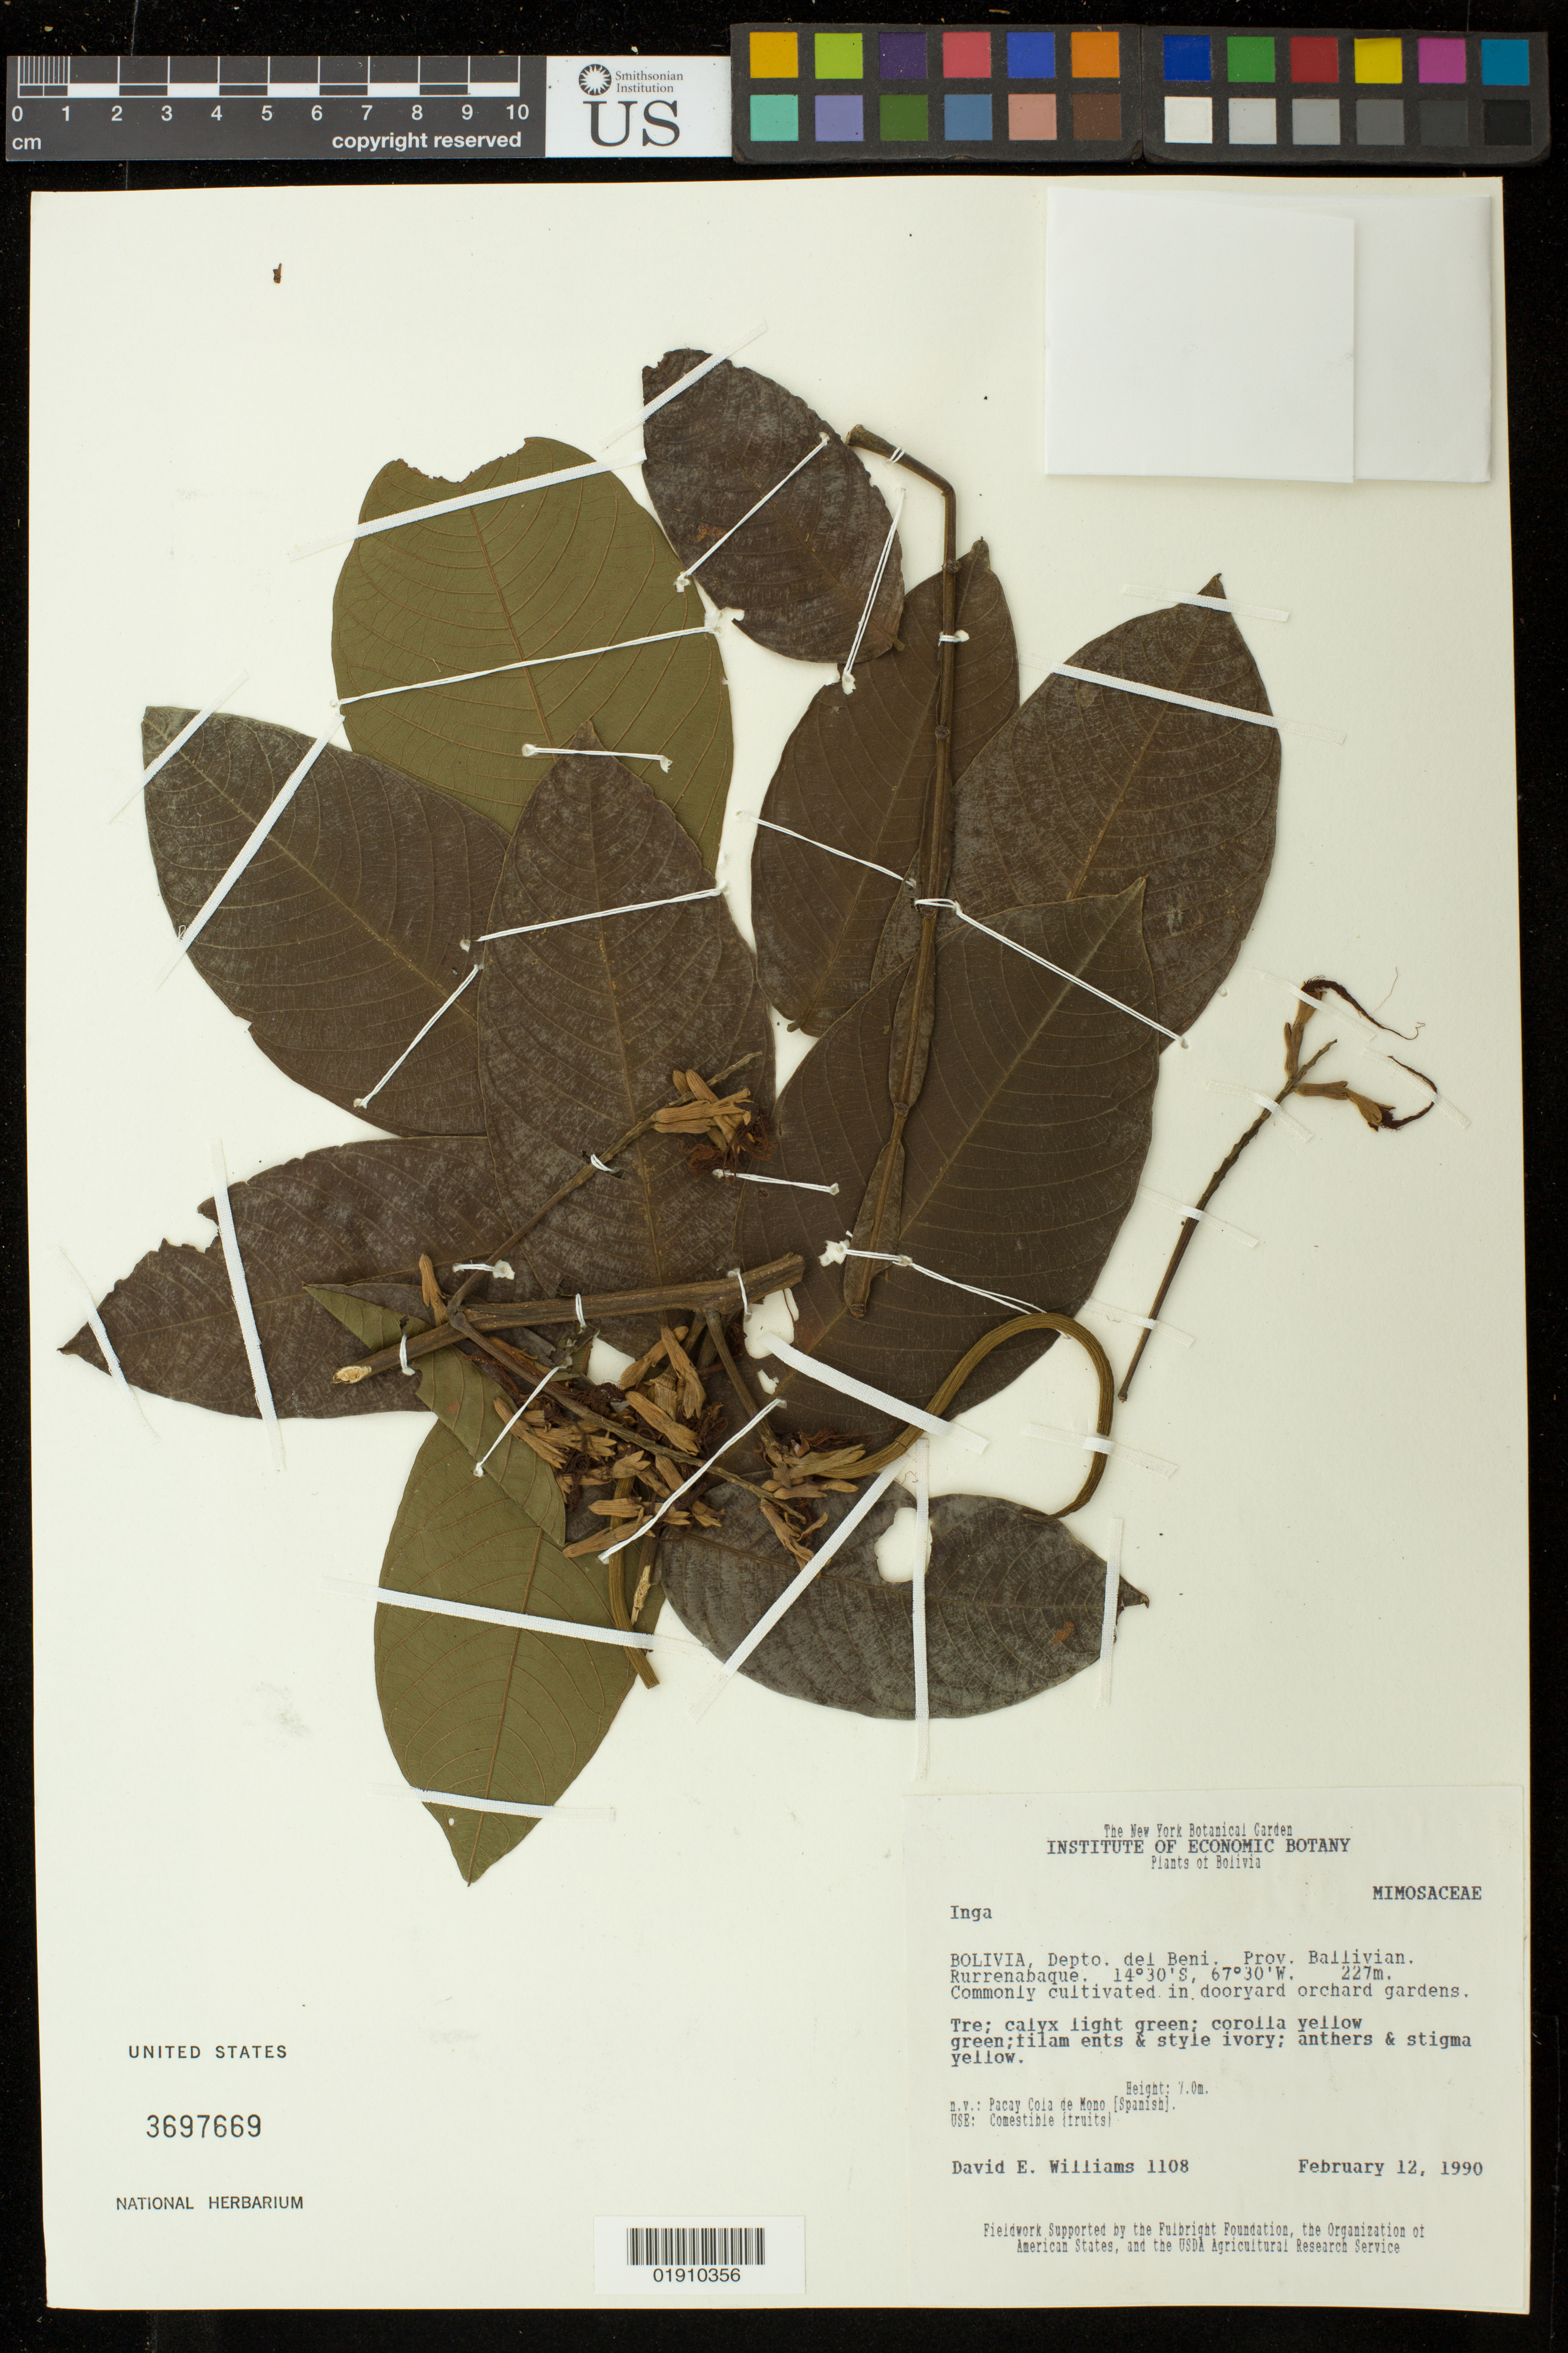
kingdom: Plantae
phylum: Tracheophyta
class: Magnoliopsida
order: Fabales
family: Fabaceae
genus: Inga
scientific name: Inga edulis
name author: Mart.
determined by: Romero, Carolina, (MO), Missouri Botanical Garden (UNITED STATES)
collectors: D. E. Williams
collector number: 1108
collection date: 1990-02-12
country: Bolivia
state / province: Beni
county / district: General José Ballivián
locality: Rurrenabaque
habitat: commonly cultivated in dooryard orchard gardens.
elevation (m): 227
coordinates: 14 30 0 S, 67 30 0 W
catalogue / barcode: US 3697669